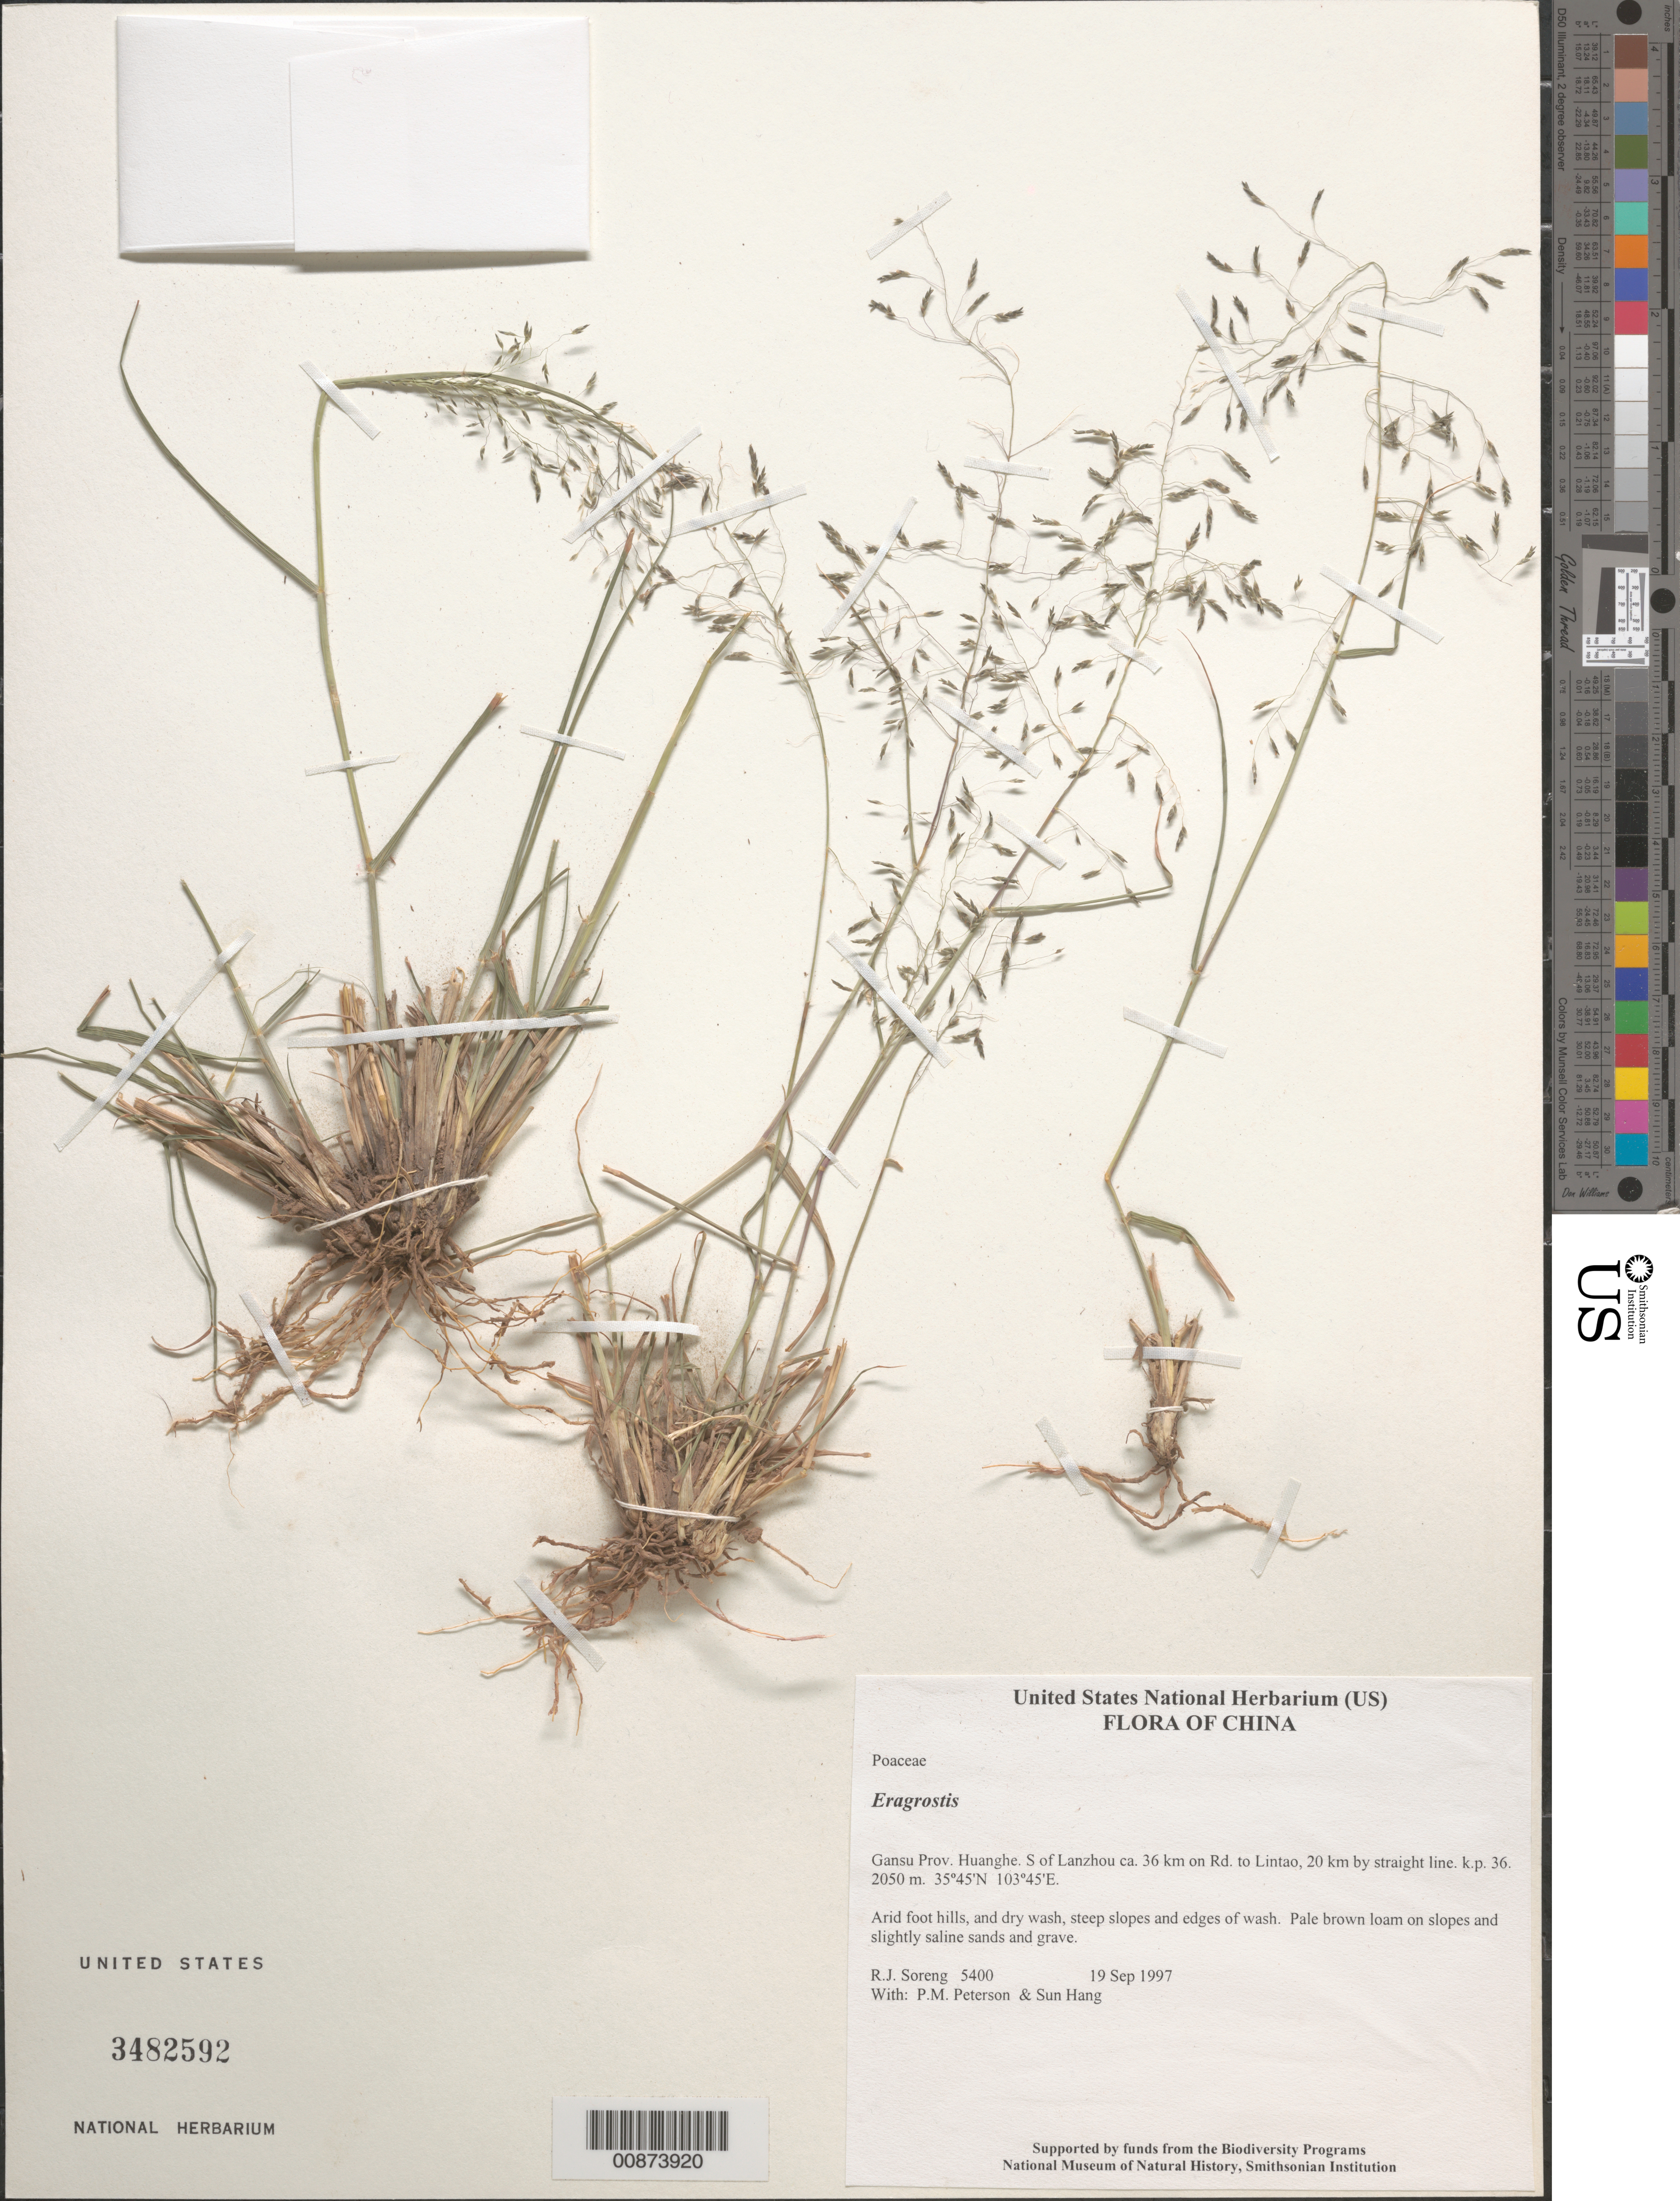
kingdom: Plantae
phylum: Tracheophyta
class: Liliopsida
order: Poales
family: Poaceae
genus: Eragrostis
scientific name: Eragrostis sp.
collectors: R. J. Soreng, P. M. Peterson & Sun Hang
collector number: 5400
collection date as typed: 19 Sep 1997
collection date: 1997-09-19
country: China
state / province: Gansu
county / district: Huanghe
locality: S of Lanzhou ca. 36 km on Rd. to Lintao, 20 km by straight line. k.p. 36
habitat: Arid foot hills, and dry wash, steep slopes and edges of wash. Pale brown loam on slopes and slightly saline sands and grave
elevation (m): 2050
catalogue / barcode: US 3482592